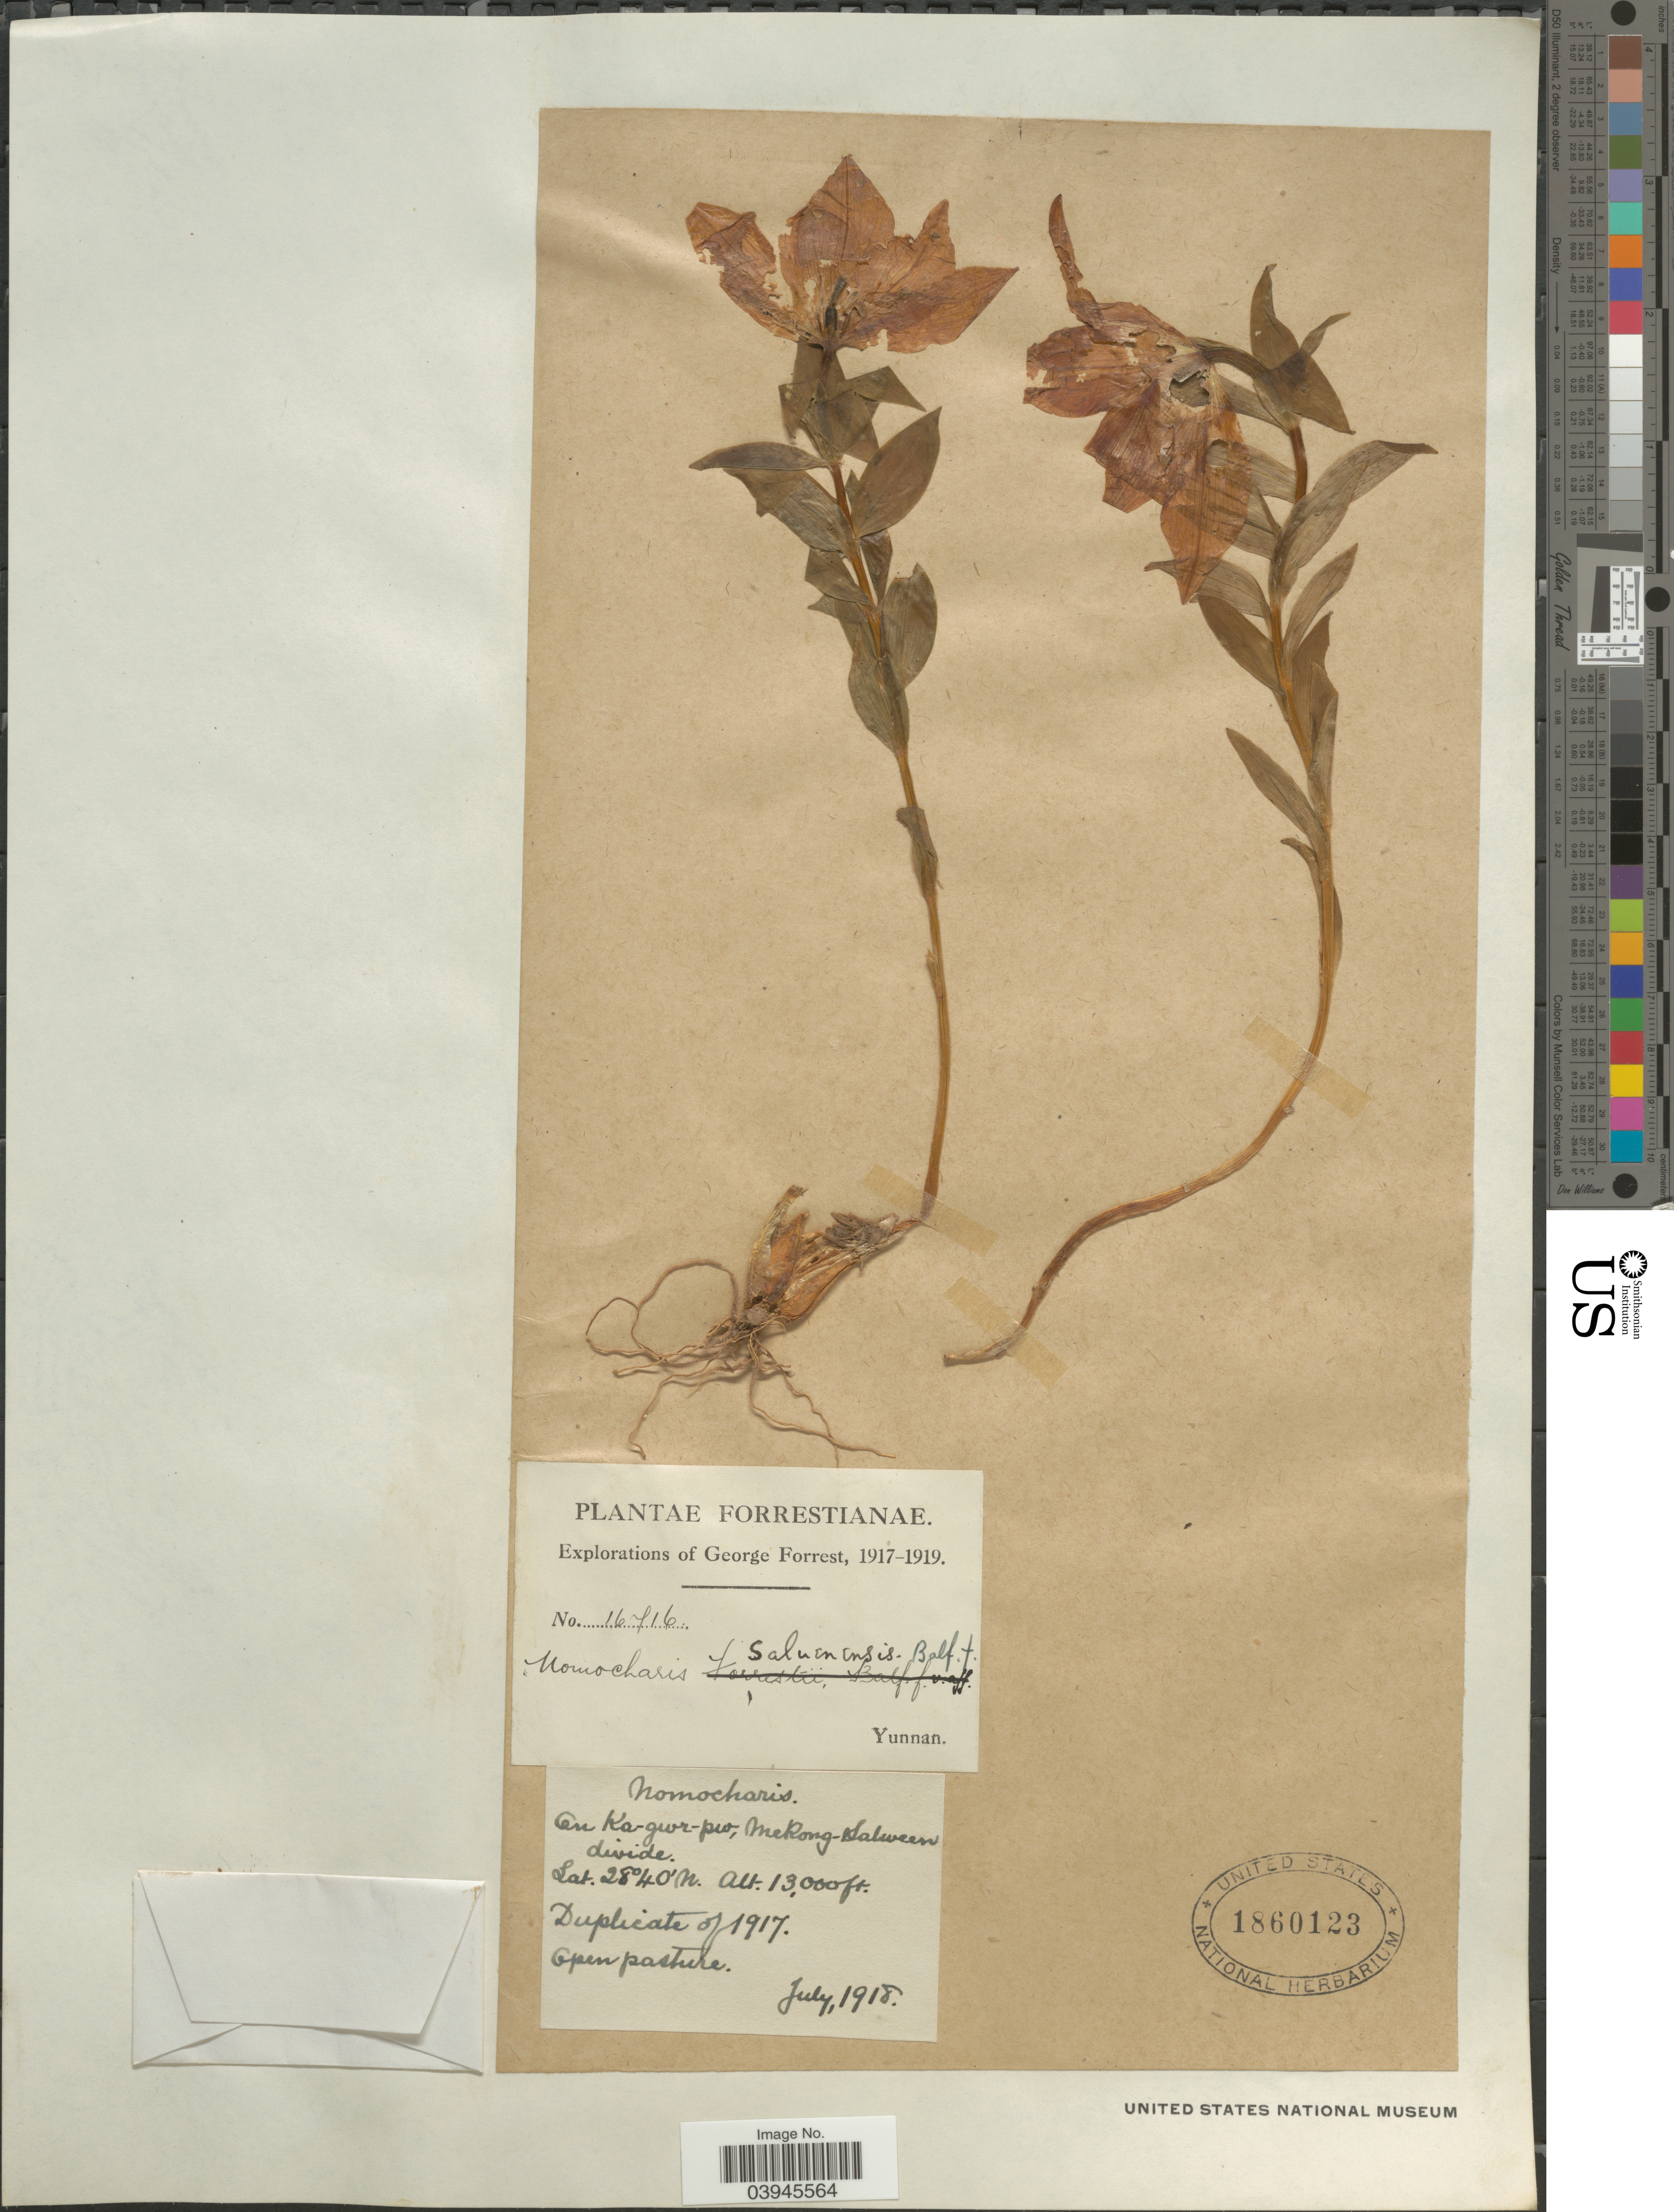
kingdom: Plantae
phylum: Tracheophyta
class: Liliopsida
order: Liliales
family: Liliaceae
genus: Lilium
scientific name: Lilium saluenense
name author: (Balf. f.) S.Yun Liang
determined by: Strong, Mark T., (BOT), Smithsonian Institution - National Museum of Natural History (UNITED STATES)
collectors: G. Forrest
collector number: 16716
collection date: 1918-07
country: China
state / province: Yunnan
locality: On Ka-gwr-pio [interpreted], Mekong-Salween divide.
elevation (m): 3962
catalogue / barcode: US 1860123